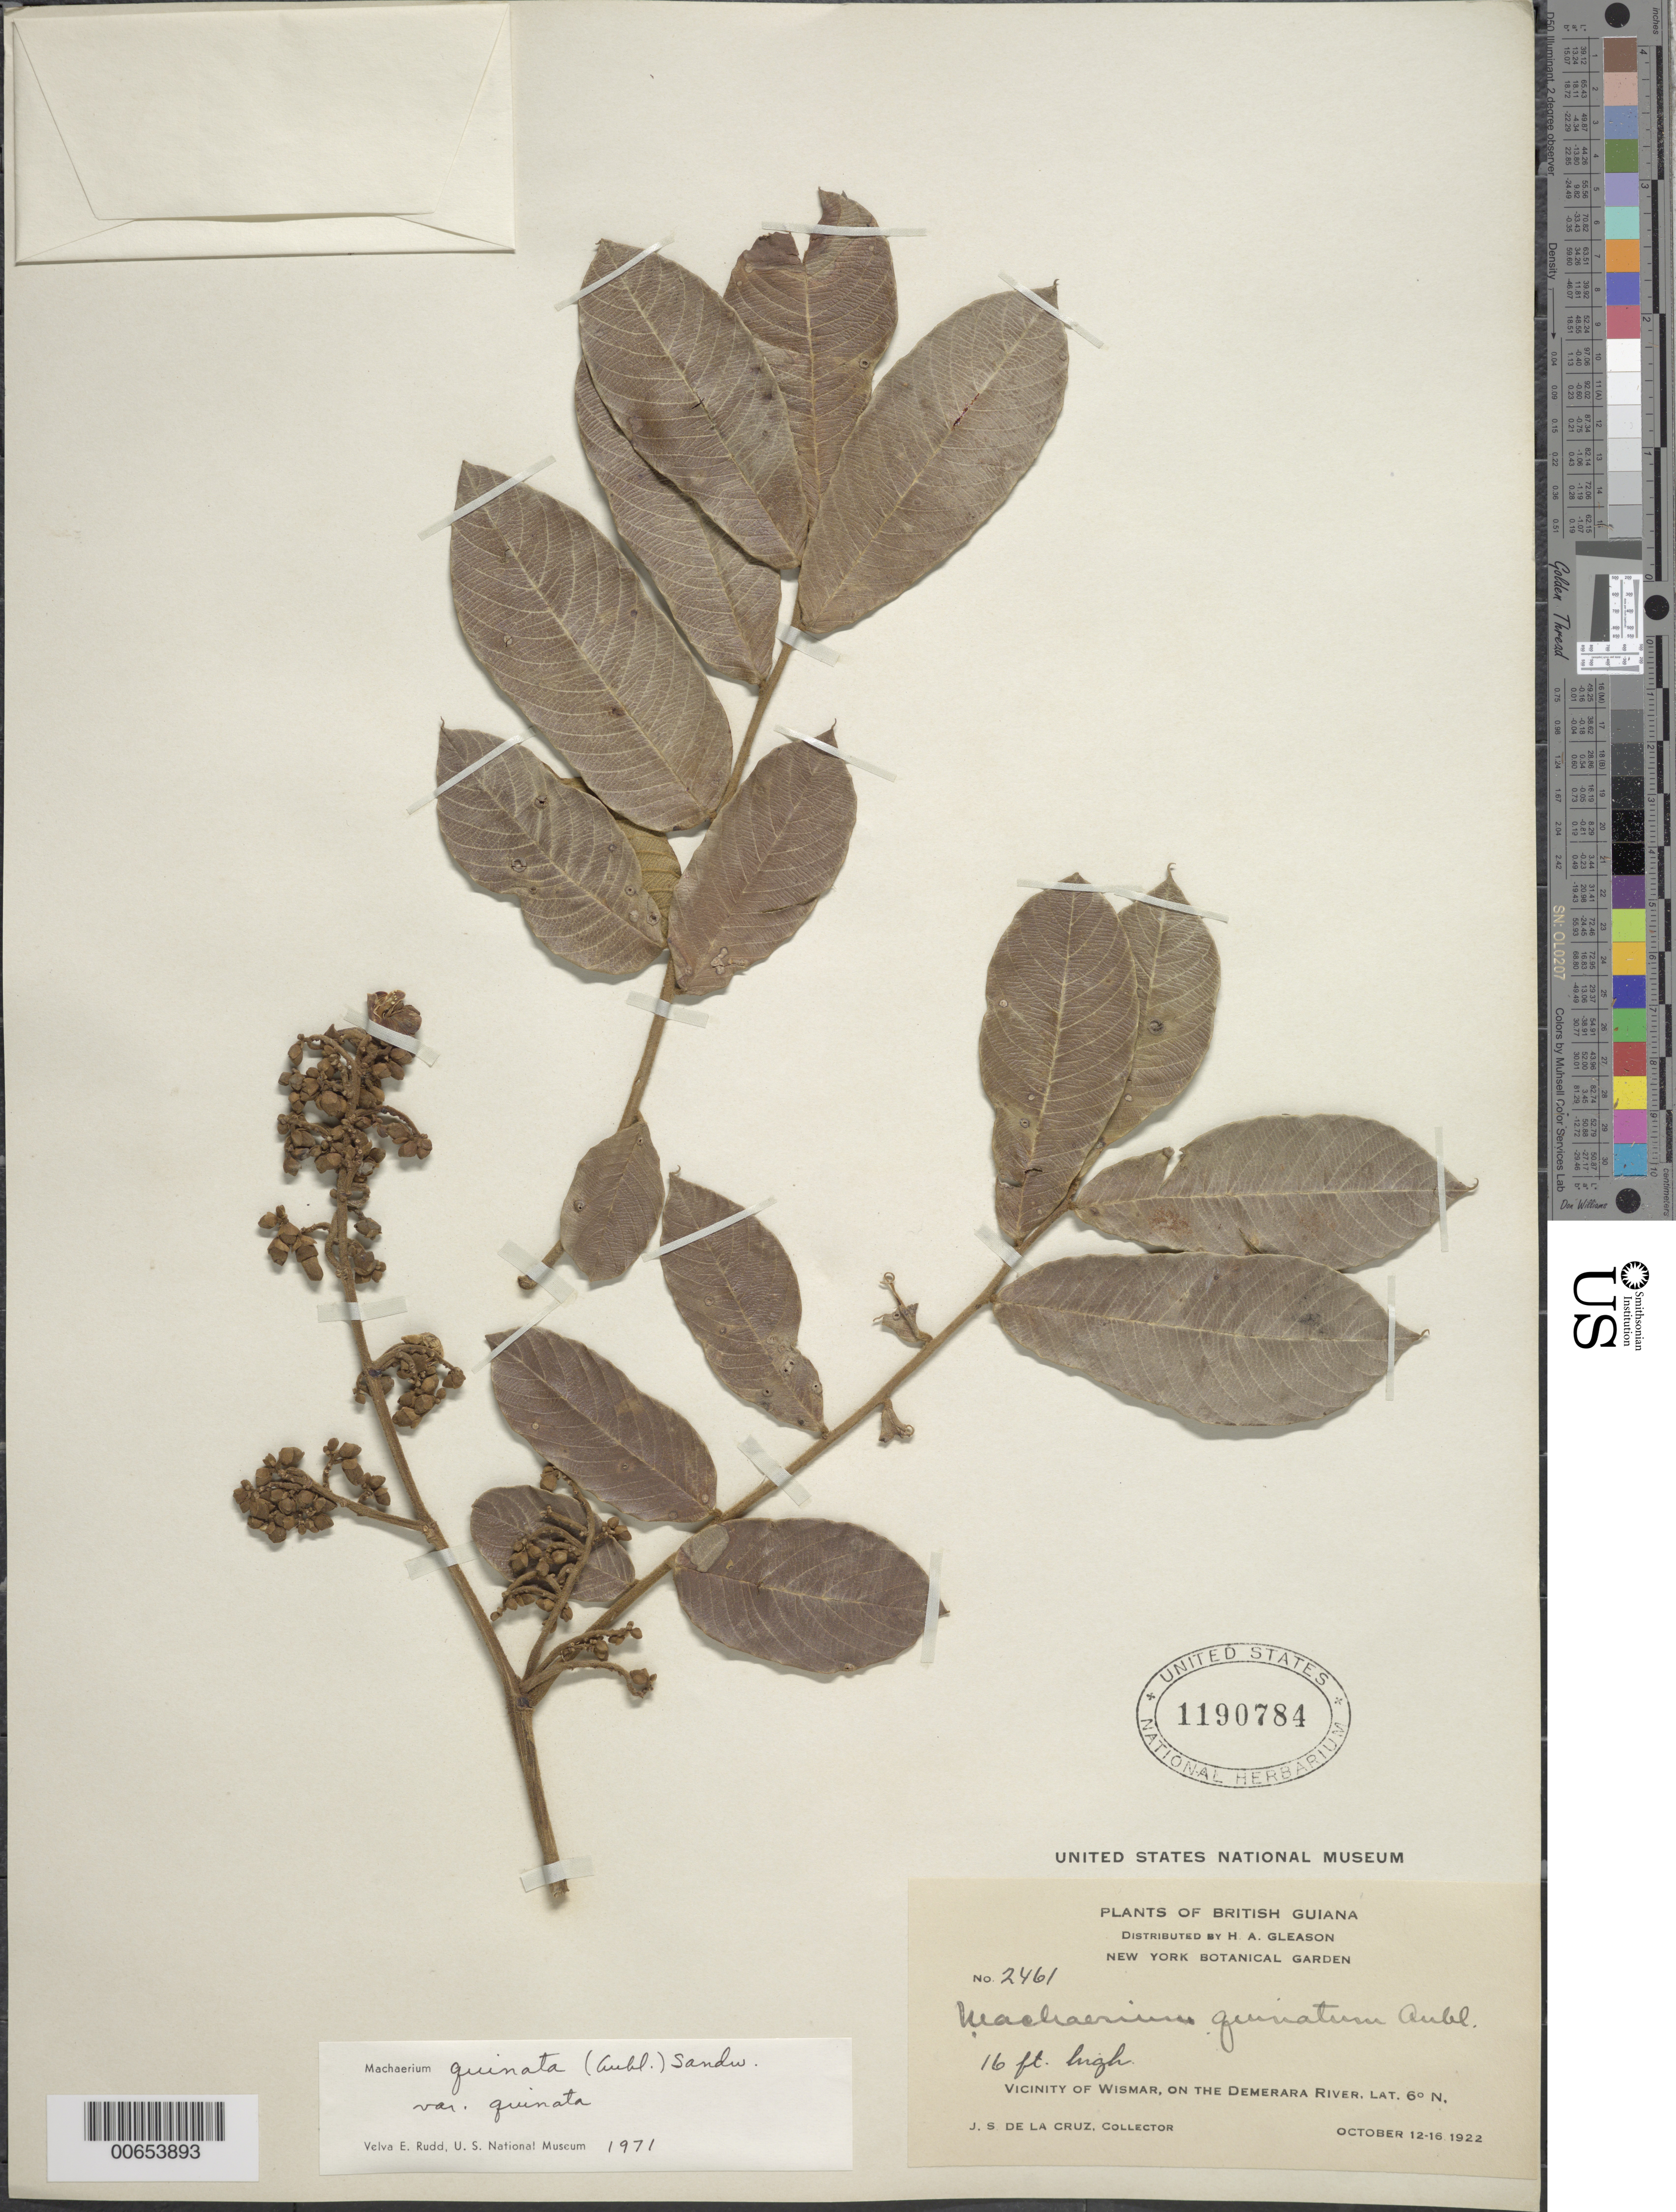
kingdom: Plantae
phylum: Tracheophyta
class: Magnoliopsida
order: Fabales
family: Fabaceae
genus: Machaerium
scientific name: Machaerium quinatum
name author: (Aubl.) Sandwith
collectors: J. S. de la Cruz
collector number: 2461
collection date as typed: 12-Oct-22 to 16-Oct-22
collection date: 1922-10-12/1922-10-16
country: Guyana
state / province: U. Demerara-Berbice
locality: Wismar vic., on the Demerara River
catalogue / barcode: US 1190784